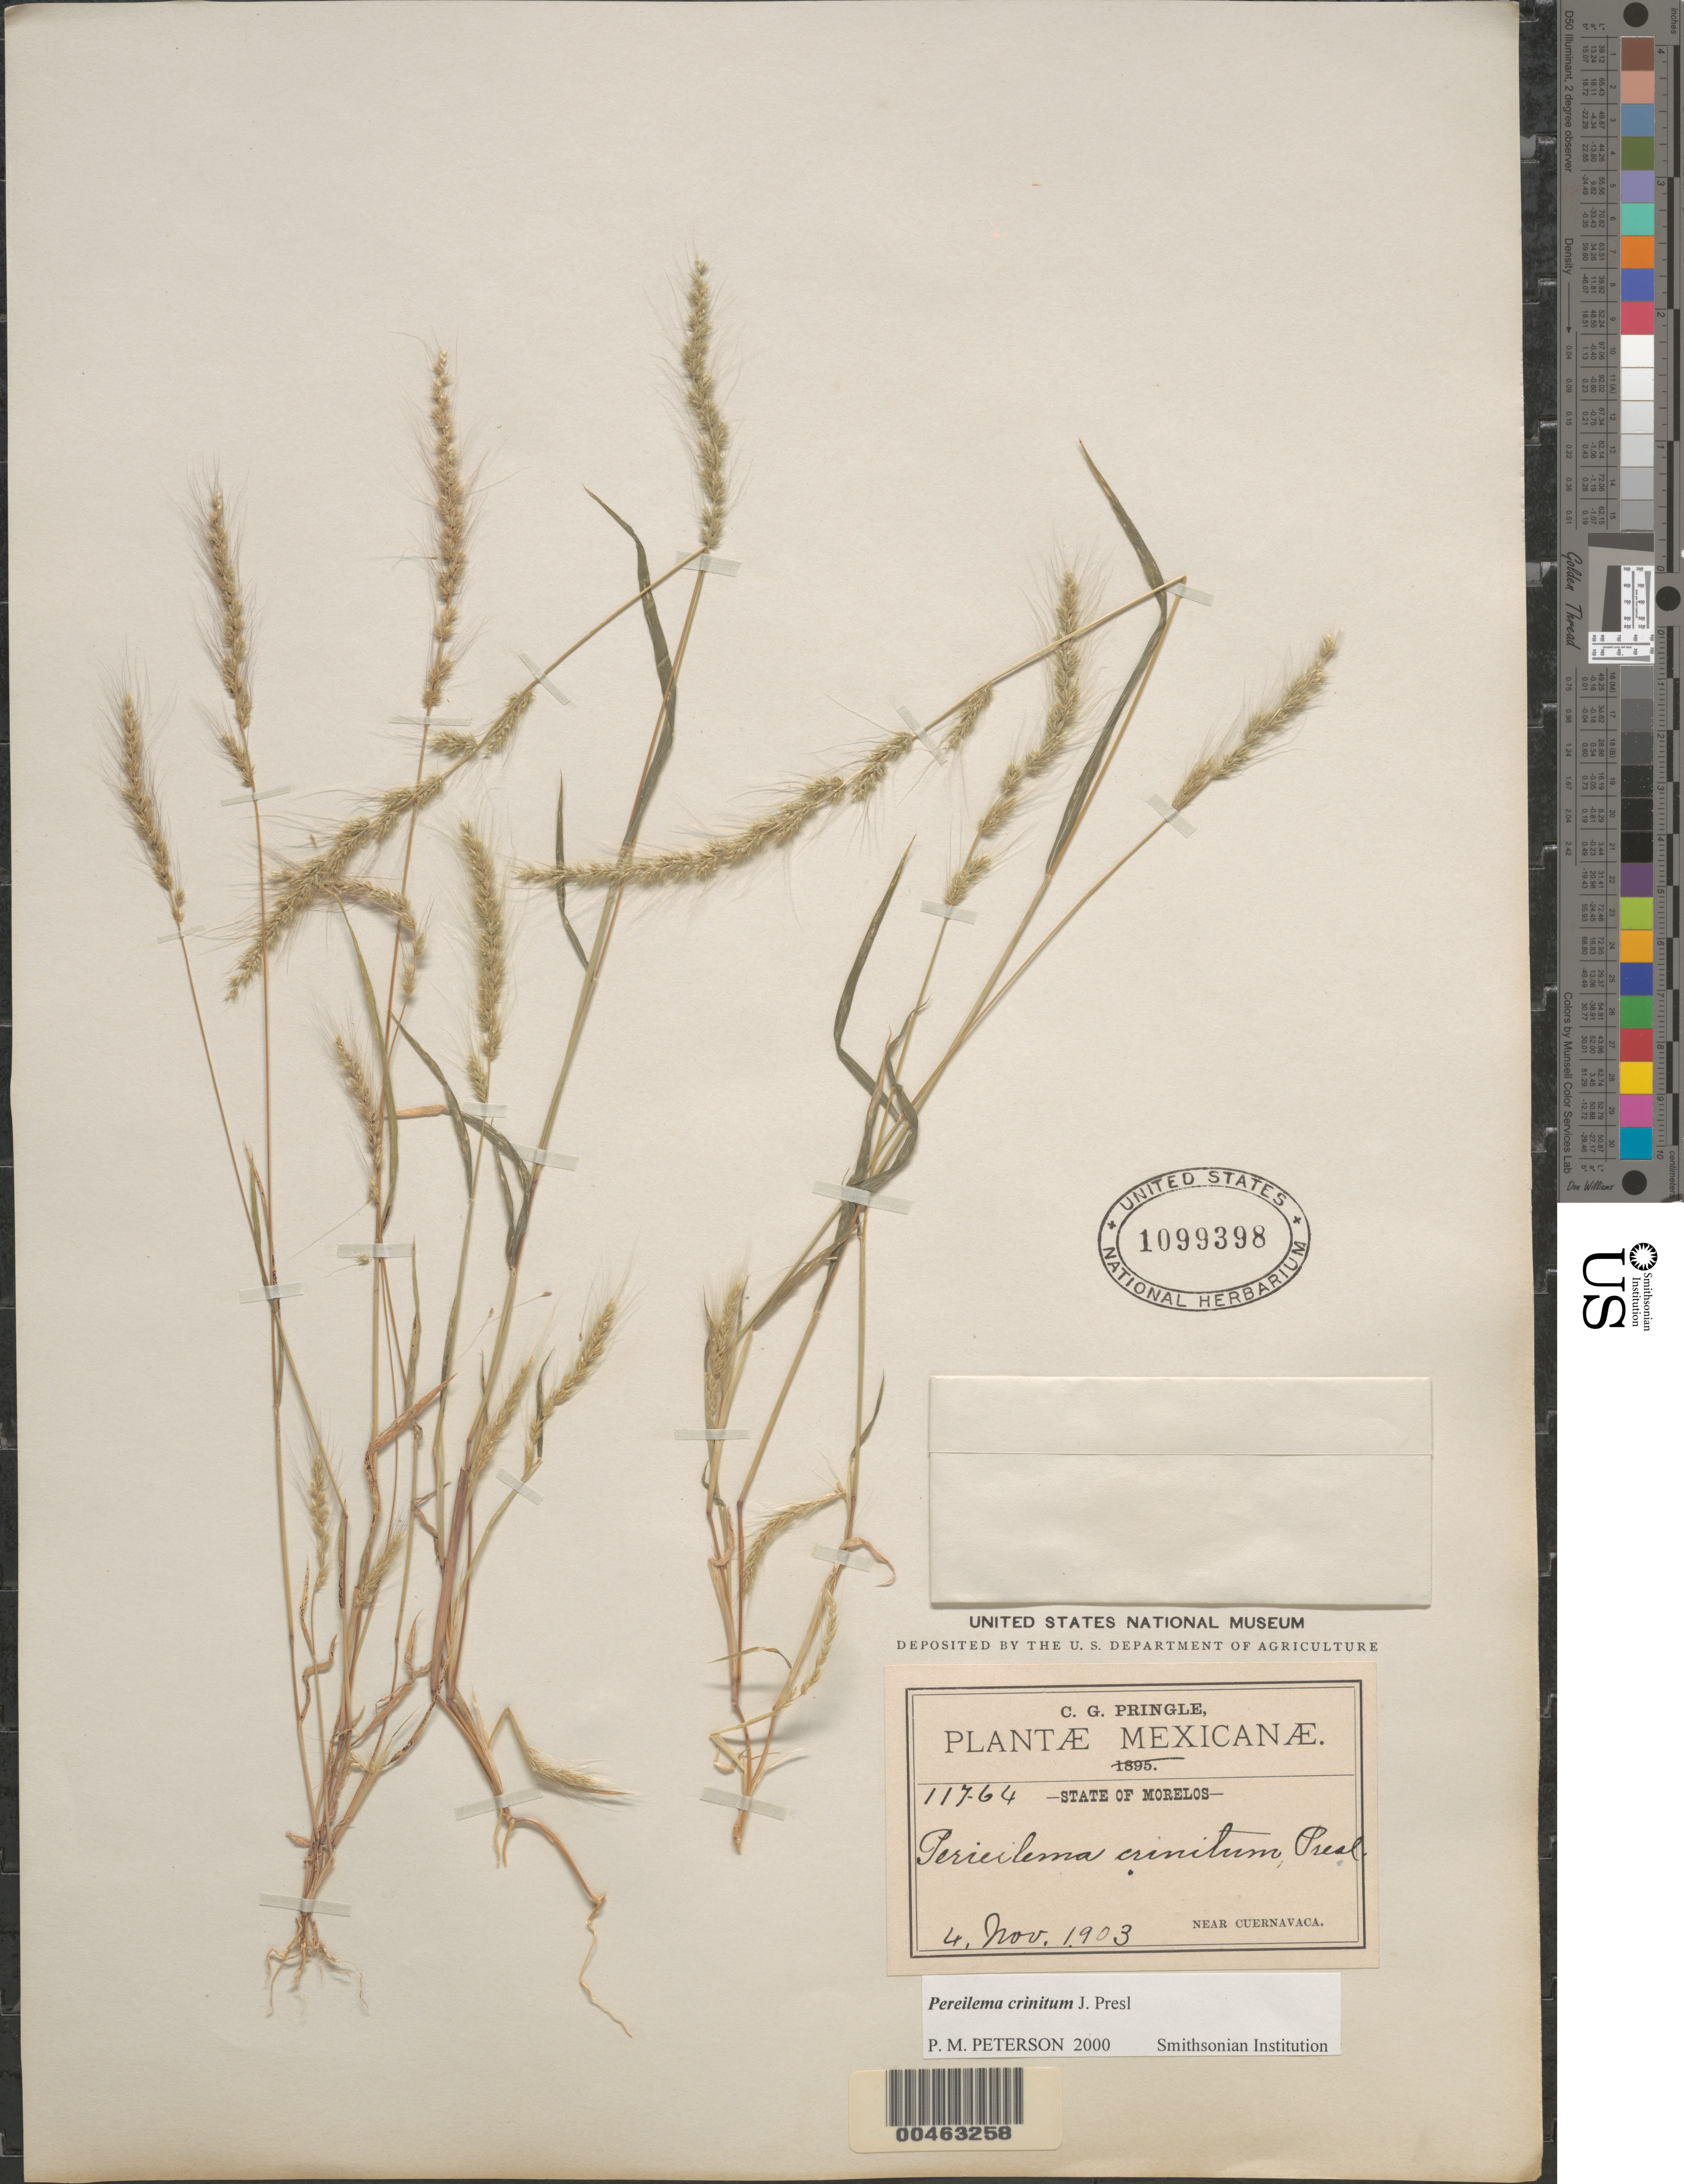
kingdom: Plantae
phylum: Tracheophyta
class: Liliopsida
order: Poales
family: Poaceae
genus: Pereilema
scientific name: Pereilema crinitum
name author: J. Presl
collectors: C. G. Pringle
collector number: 117-64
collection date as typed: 4 Nov 1903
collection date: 1903-11-04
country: Mexico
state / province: Morelos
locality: Near Cuernavaca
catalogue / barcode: US 1099398